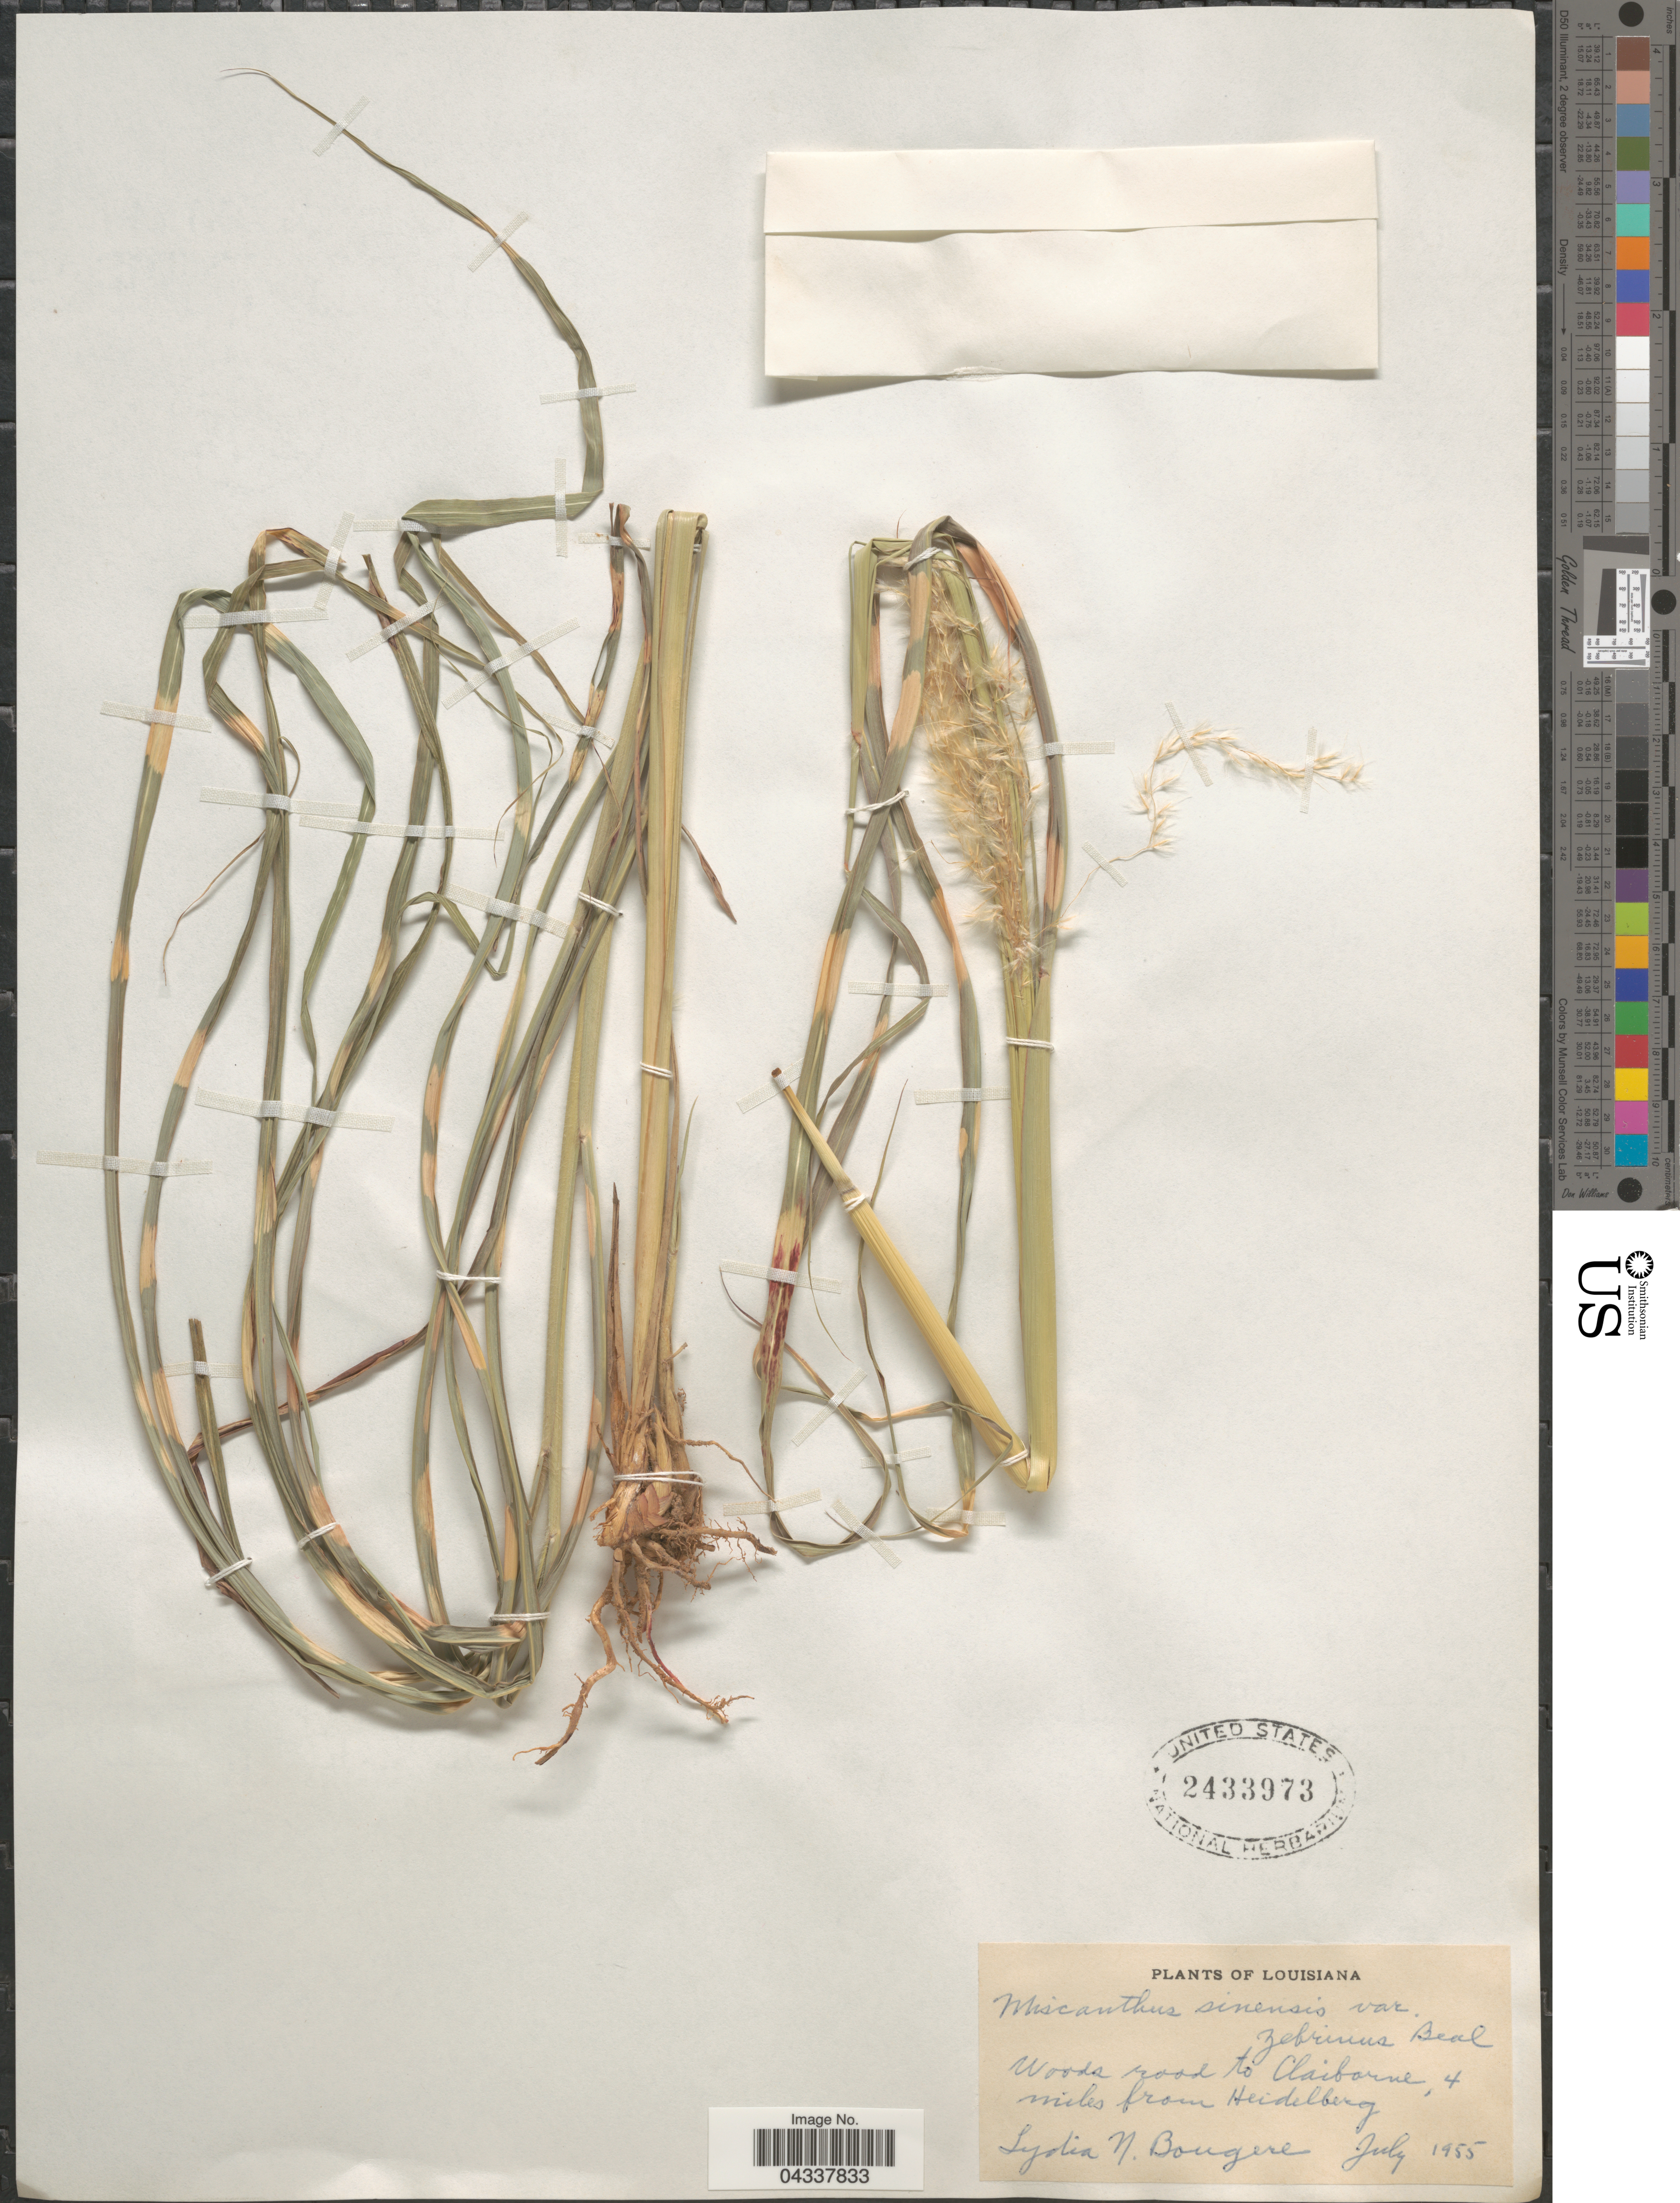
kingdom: Plantae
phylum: Tracheophyta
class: Liliopsida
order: Poales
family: Poaceae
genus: Miscanthus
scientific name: Miscanthus sinensis var. zebrinus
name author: Beal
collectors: L. Bougere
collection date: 1955-07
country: United States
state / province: Louisiana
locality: Woods road to Claiborne, 4 miles from Heidelberg.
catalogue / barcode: US 2433973